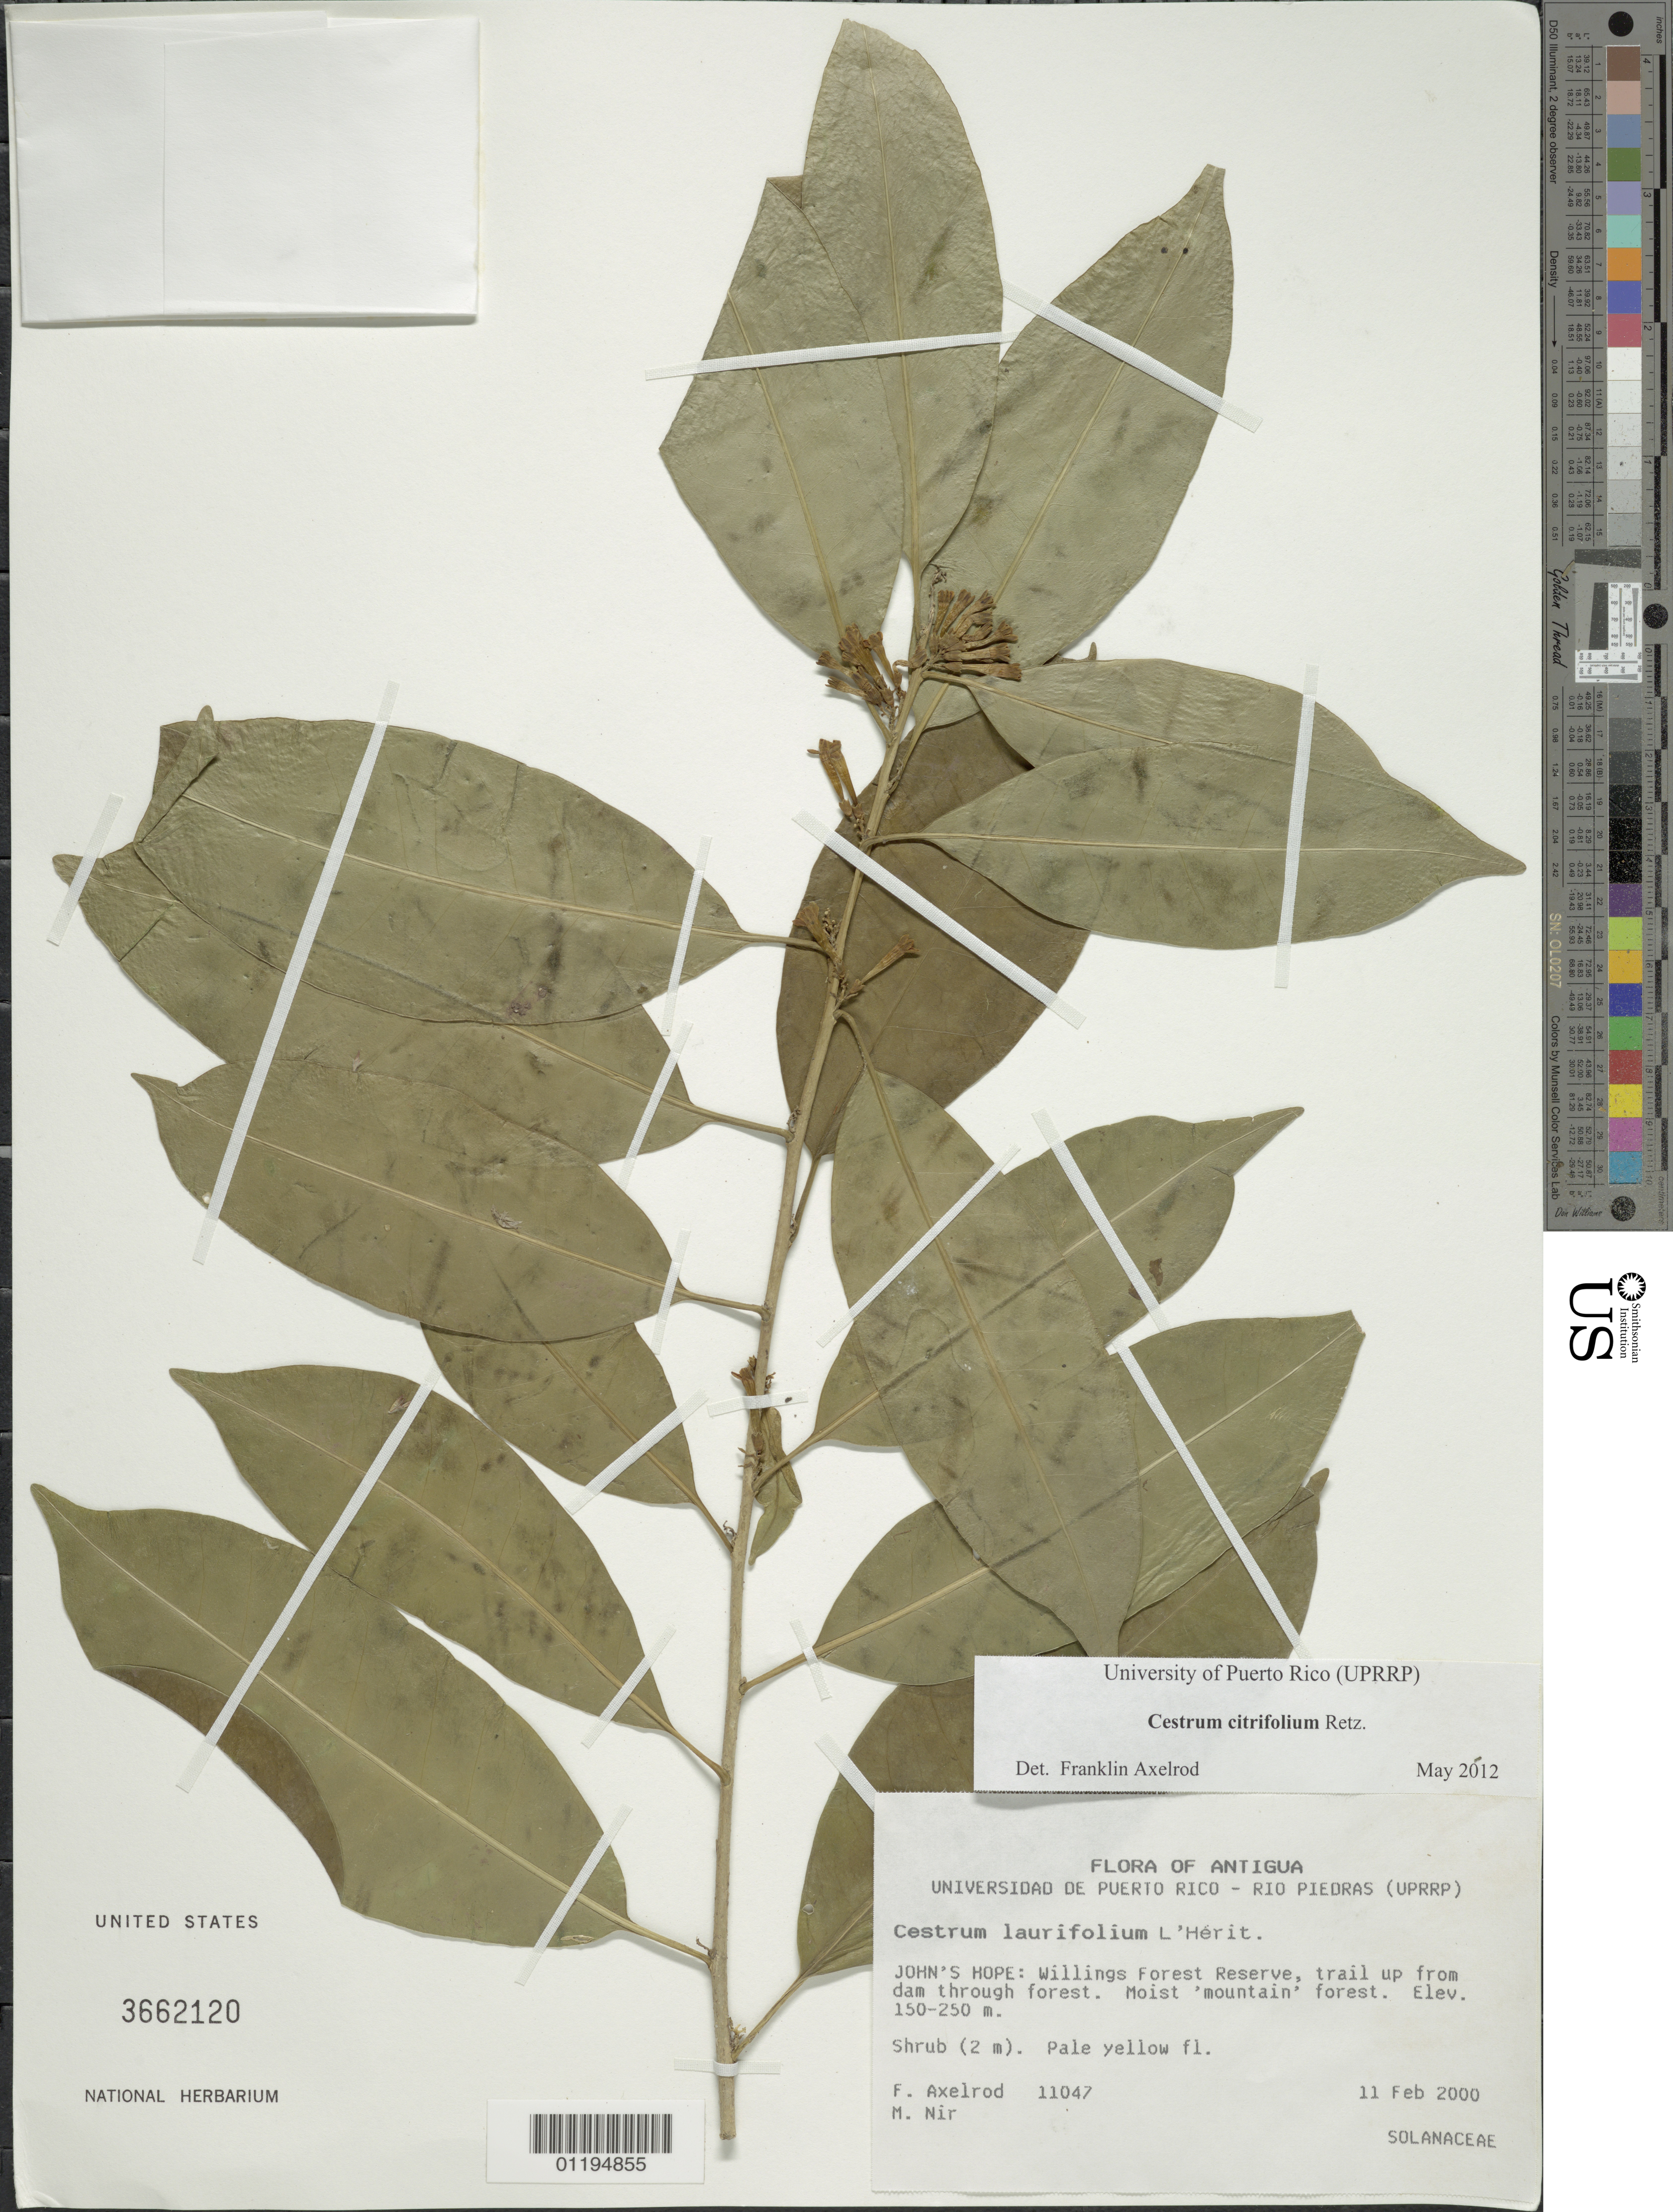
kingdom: Plantae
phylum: Tracheophyta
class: Magnoliopsida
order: Solanales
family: Solanaceae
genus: Cestrum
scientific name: Cestrum laurifolium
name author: L'Hér.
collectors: F. S. Axelrod & M. A. Nir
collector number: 11047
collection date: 2000-02-11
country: Antigua and Barbuda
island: Antigua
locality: John's Hope: Willings Forest Reserve. Trail up from dan through forest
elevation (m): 150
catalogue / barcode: US 3662120